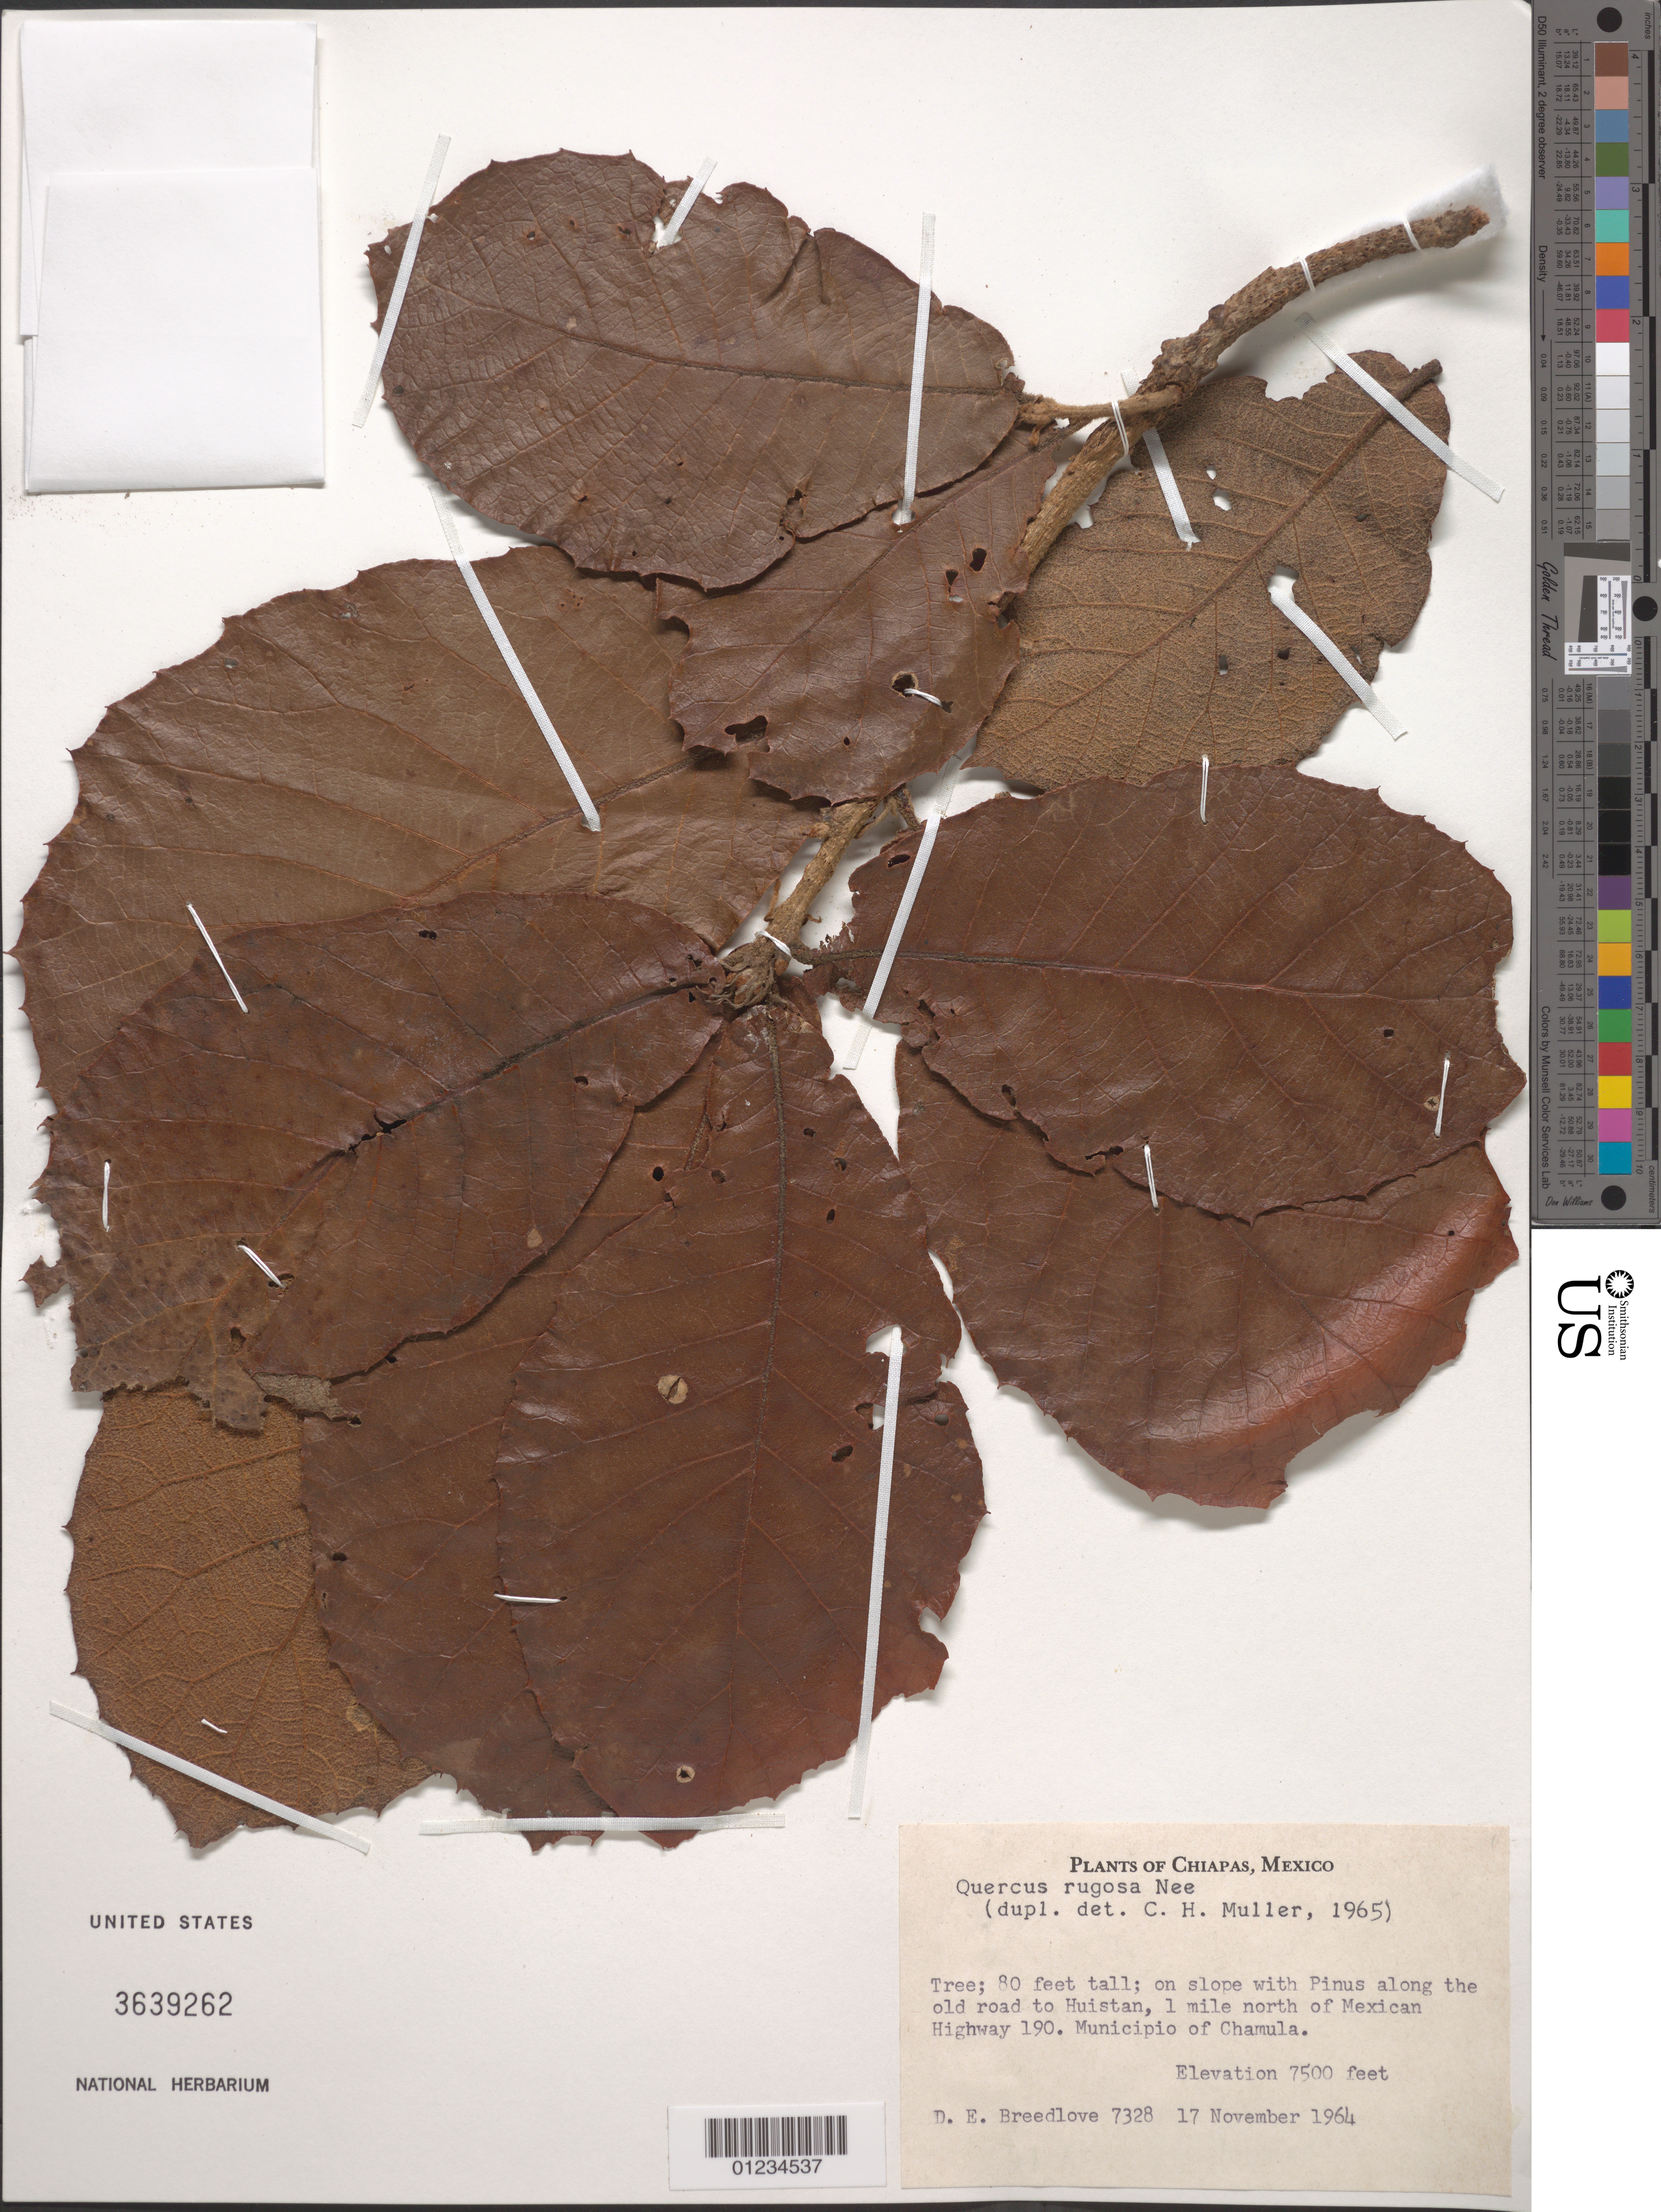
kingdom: Plantae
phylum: Tracheophyta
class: Magnoliopsida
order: Fagales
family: Fagaceae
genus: Quercus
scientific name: Quercus rugosa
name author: Née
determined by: Muller, C. H.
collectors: D. E. Breedlove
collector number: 7328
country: Mexico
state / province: Chiapas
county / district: Chamula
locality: Along the old road to Huistan, N of Mexican Highway 190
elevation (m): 2286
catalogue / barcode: US 3639262